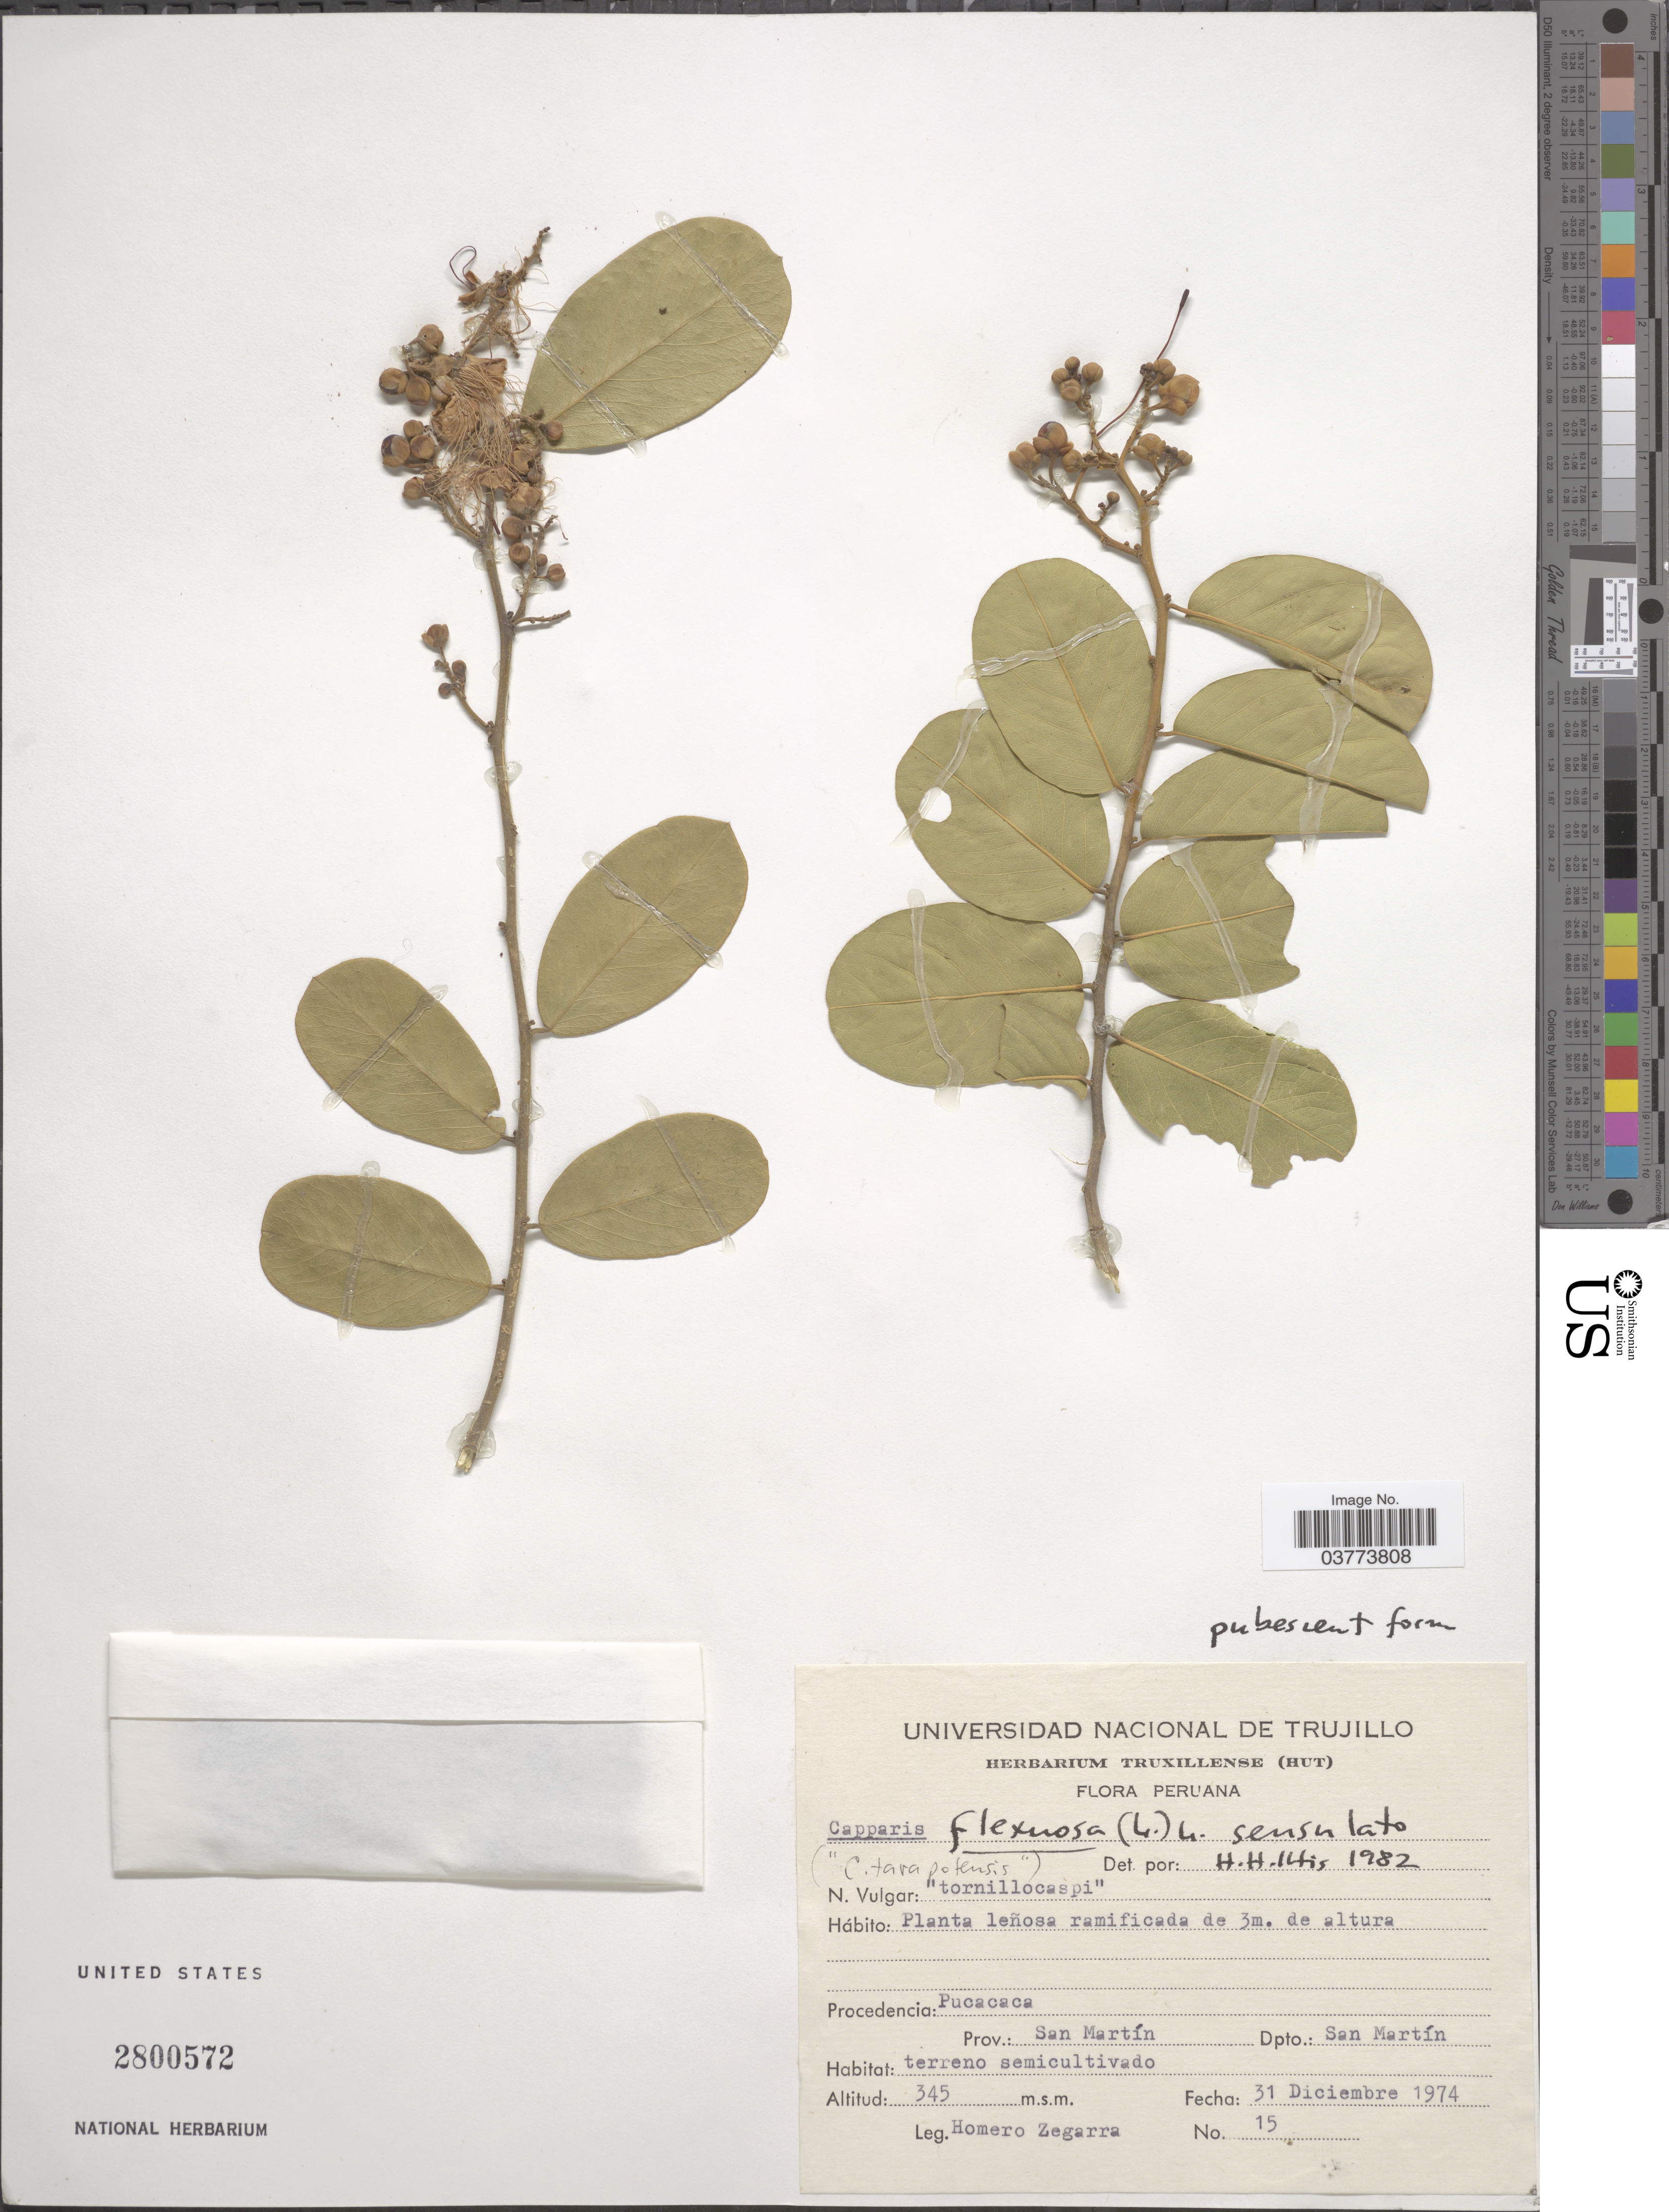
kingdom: Plantae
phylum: Tracheophyta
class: Magnoliopsida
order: Brassicales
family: Capparaceae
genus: Cynophalla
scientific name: Cynophalla flexuosa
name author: (L.) J. Presl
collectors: H. Zegarra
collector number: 15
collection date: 1974-12-31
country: Peru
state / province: San Martín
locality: Procedencia: Pucacaca. Dpto.: San Martín.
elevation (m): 345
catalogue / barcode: US 2800572